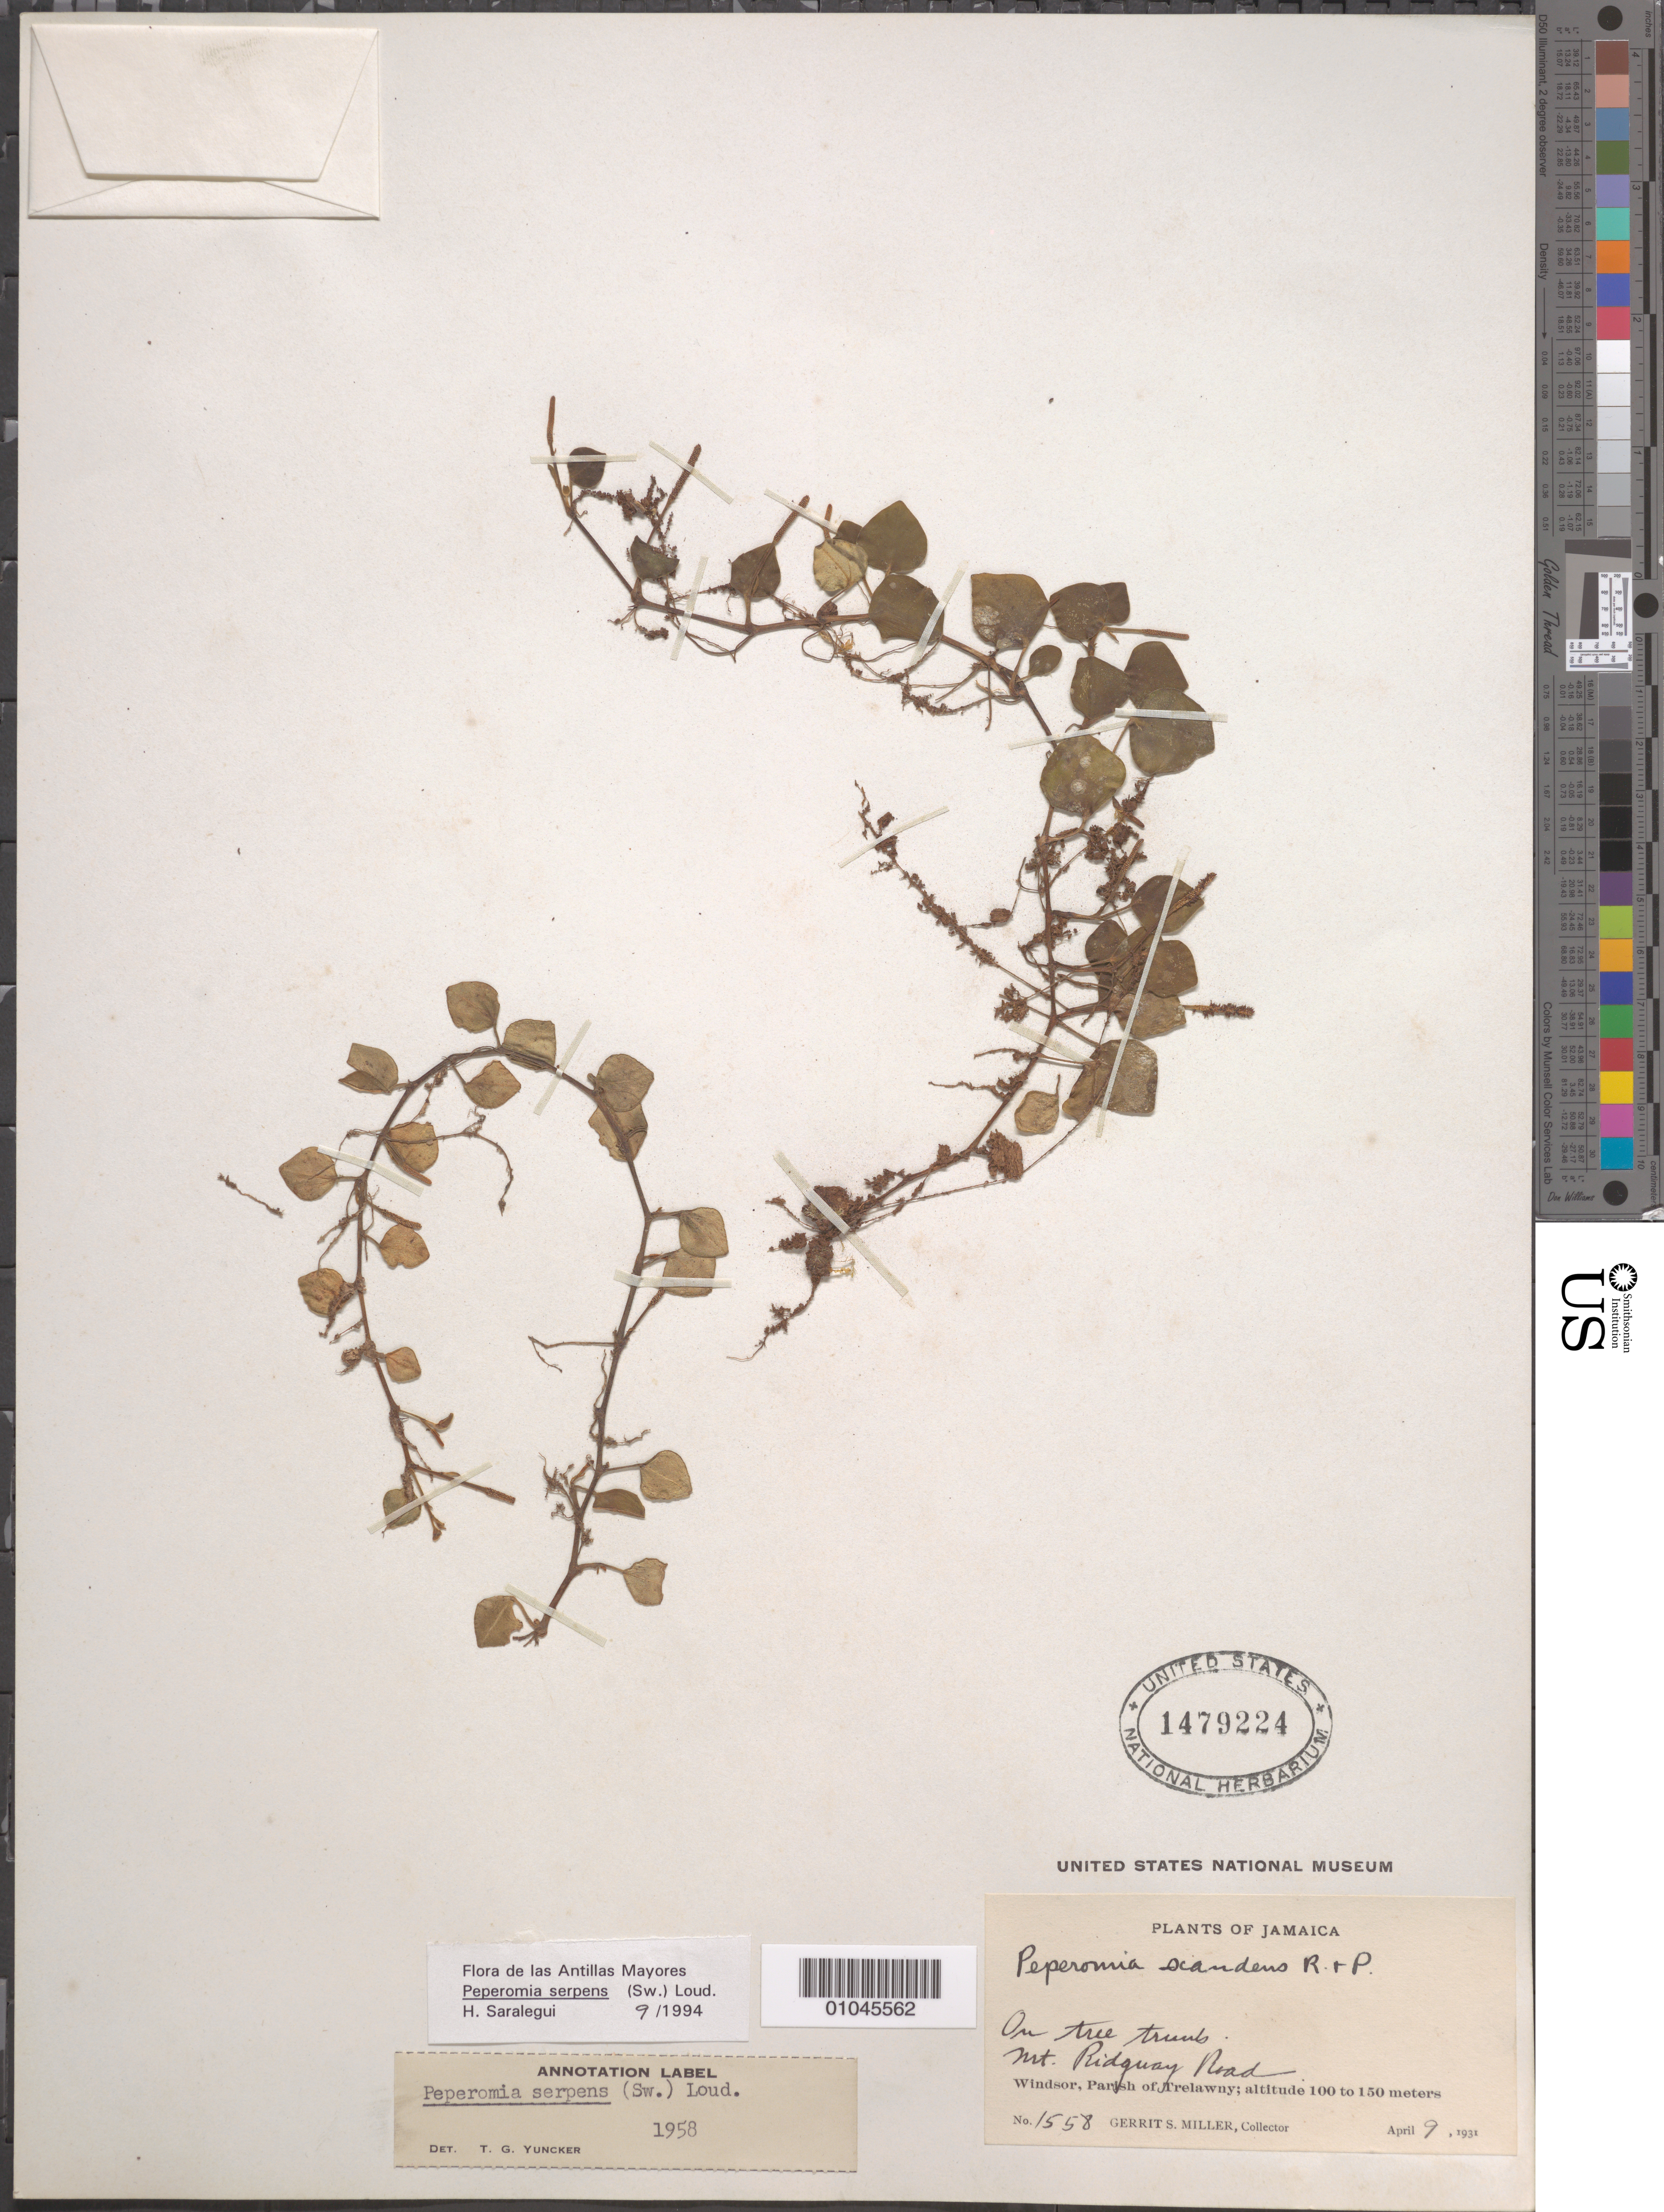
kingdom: Plantae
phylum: Tracheophyta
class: Magnoliopsida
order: Piperales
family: Piperaceae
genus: Peperomia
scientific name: Peperomia serpens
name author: (Sw.) Loudon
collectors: G. S. Miller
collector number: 1558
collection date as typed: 09 Apr 1931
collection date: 1931-04-09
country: Jamaica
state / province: Saint Thomas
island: Jamaica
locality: Mt. Ridgeway Road. Windsor, Parish of Trelawny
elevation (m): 100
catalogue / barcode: US 1479224